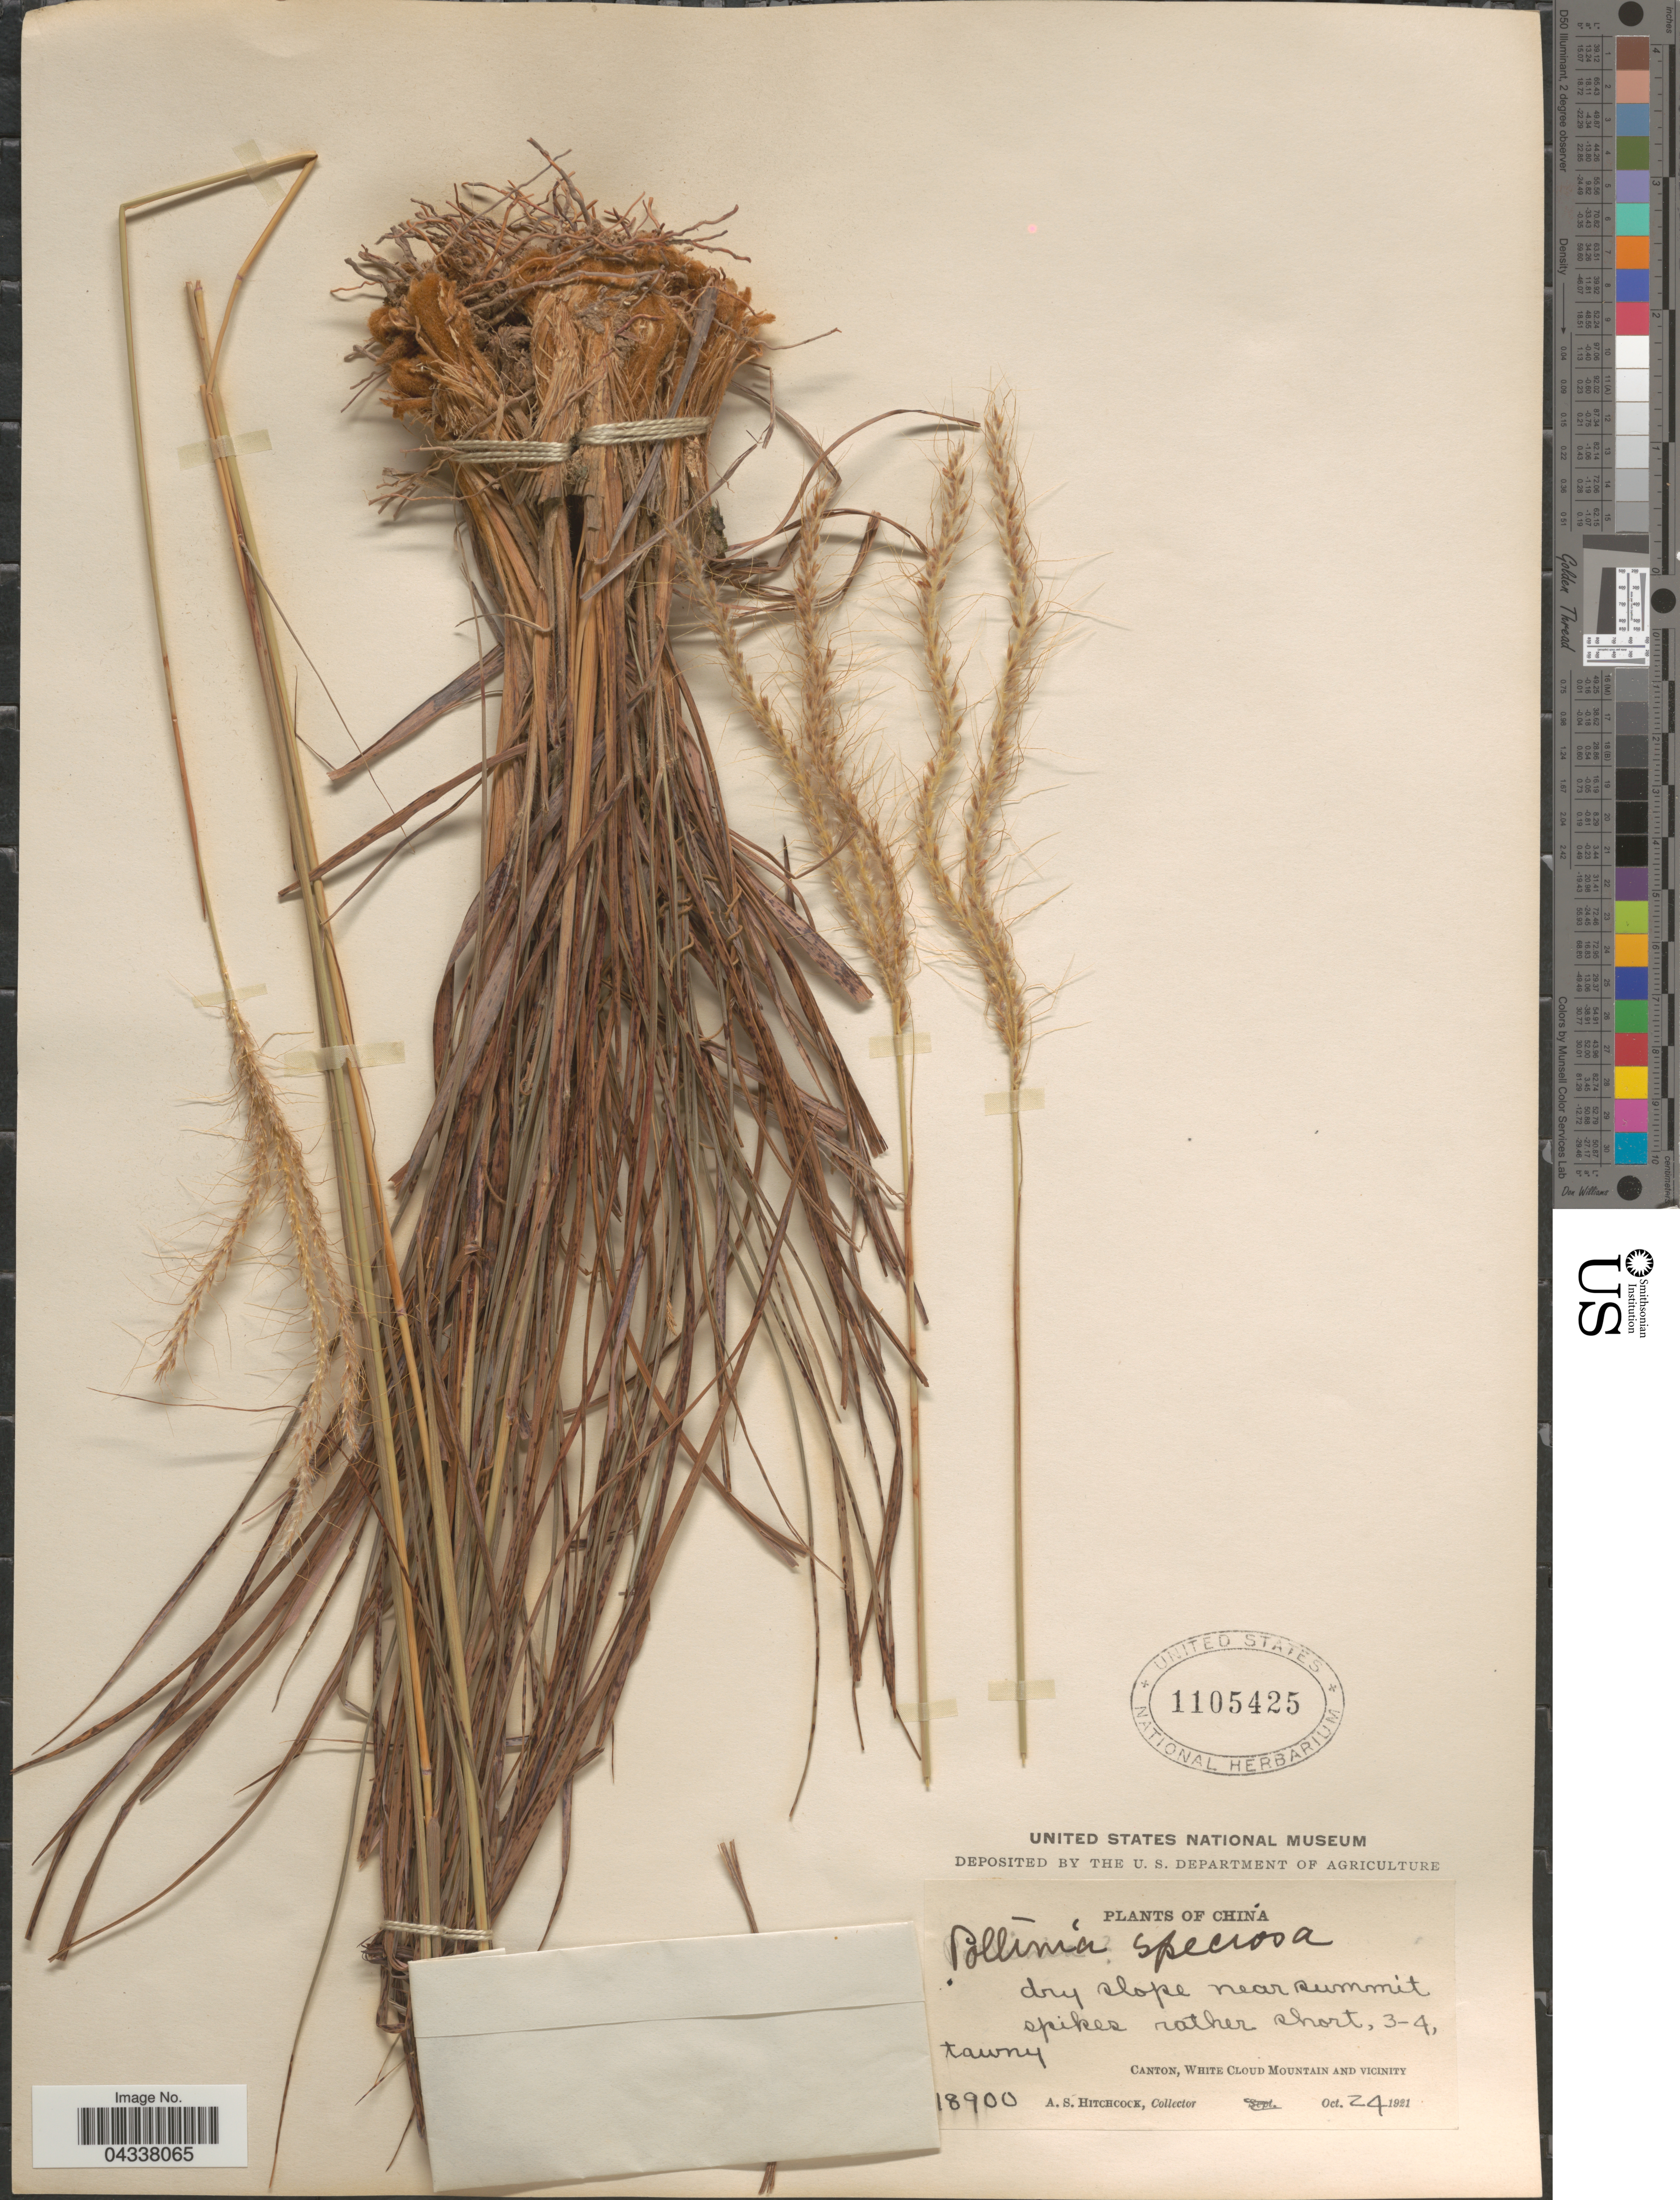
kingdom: Plantae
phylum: Tracheophyta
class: Liliopsida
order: Poales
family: Poaceae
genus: Pseudopogonatherum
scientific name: Pseudopogonatherum speciosum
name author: (Debeaux) Ohwi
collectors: A. S. Hitchcock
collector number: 18900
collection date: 1921-10-24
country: China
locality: Dry slope near summit. Canton, White Cloud Mountain and vicinity.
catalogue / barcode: US 1105425